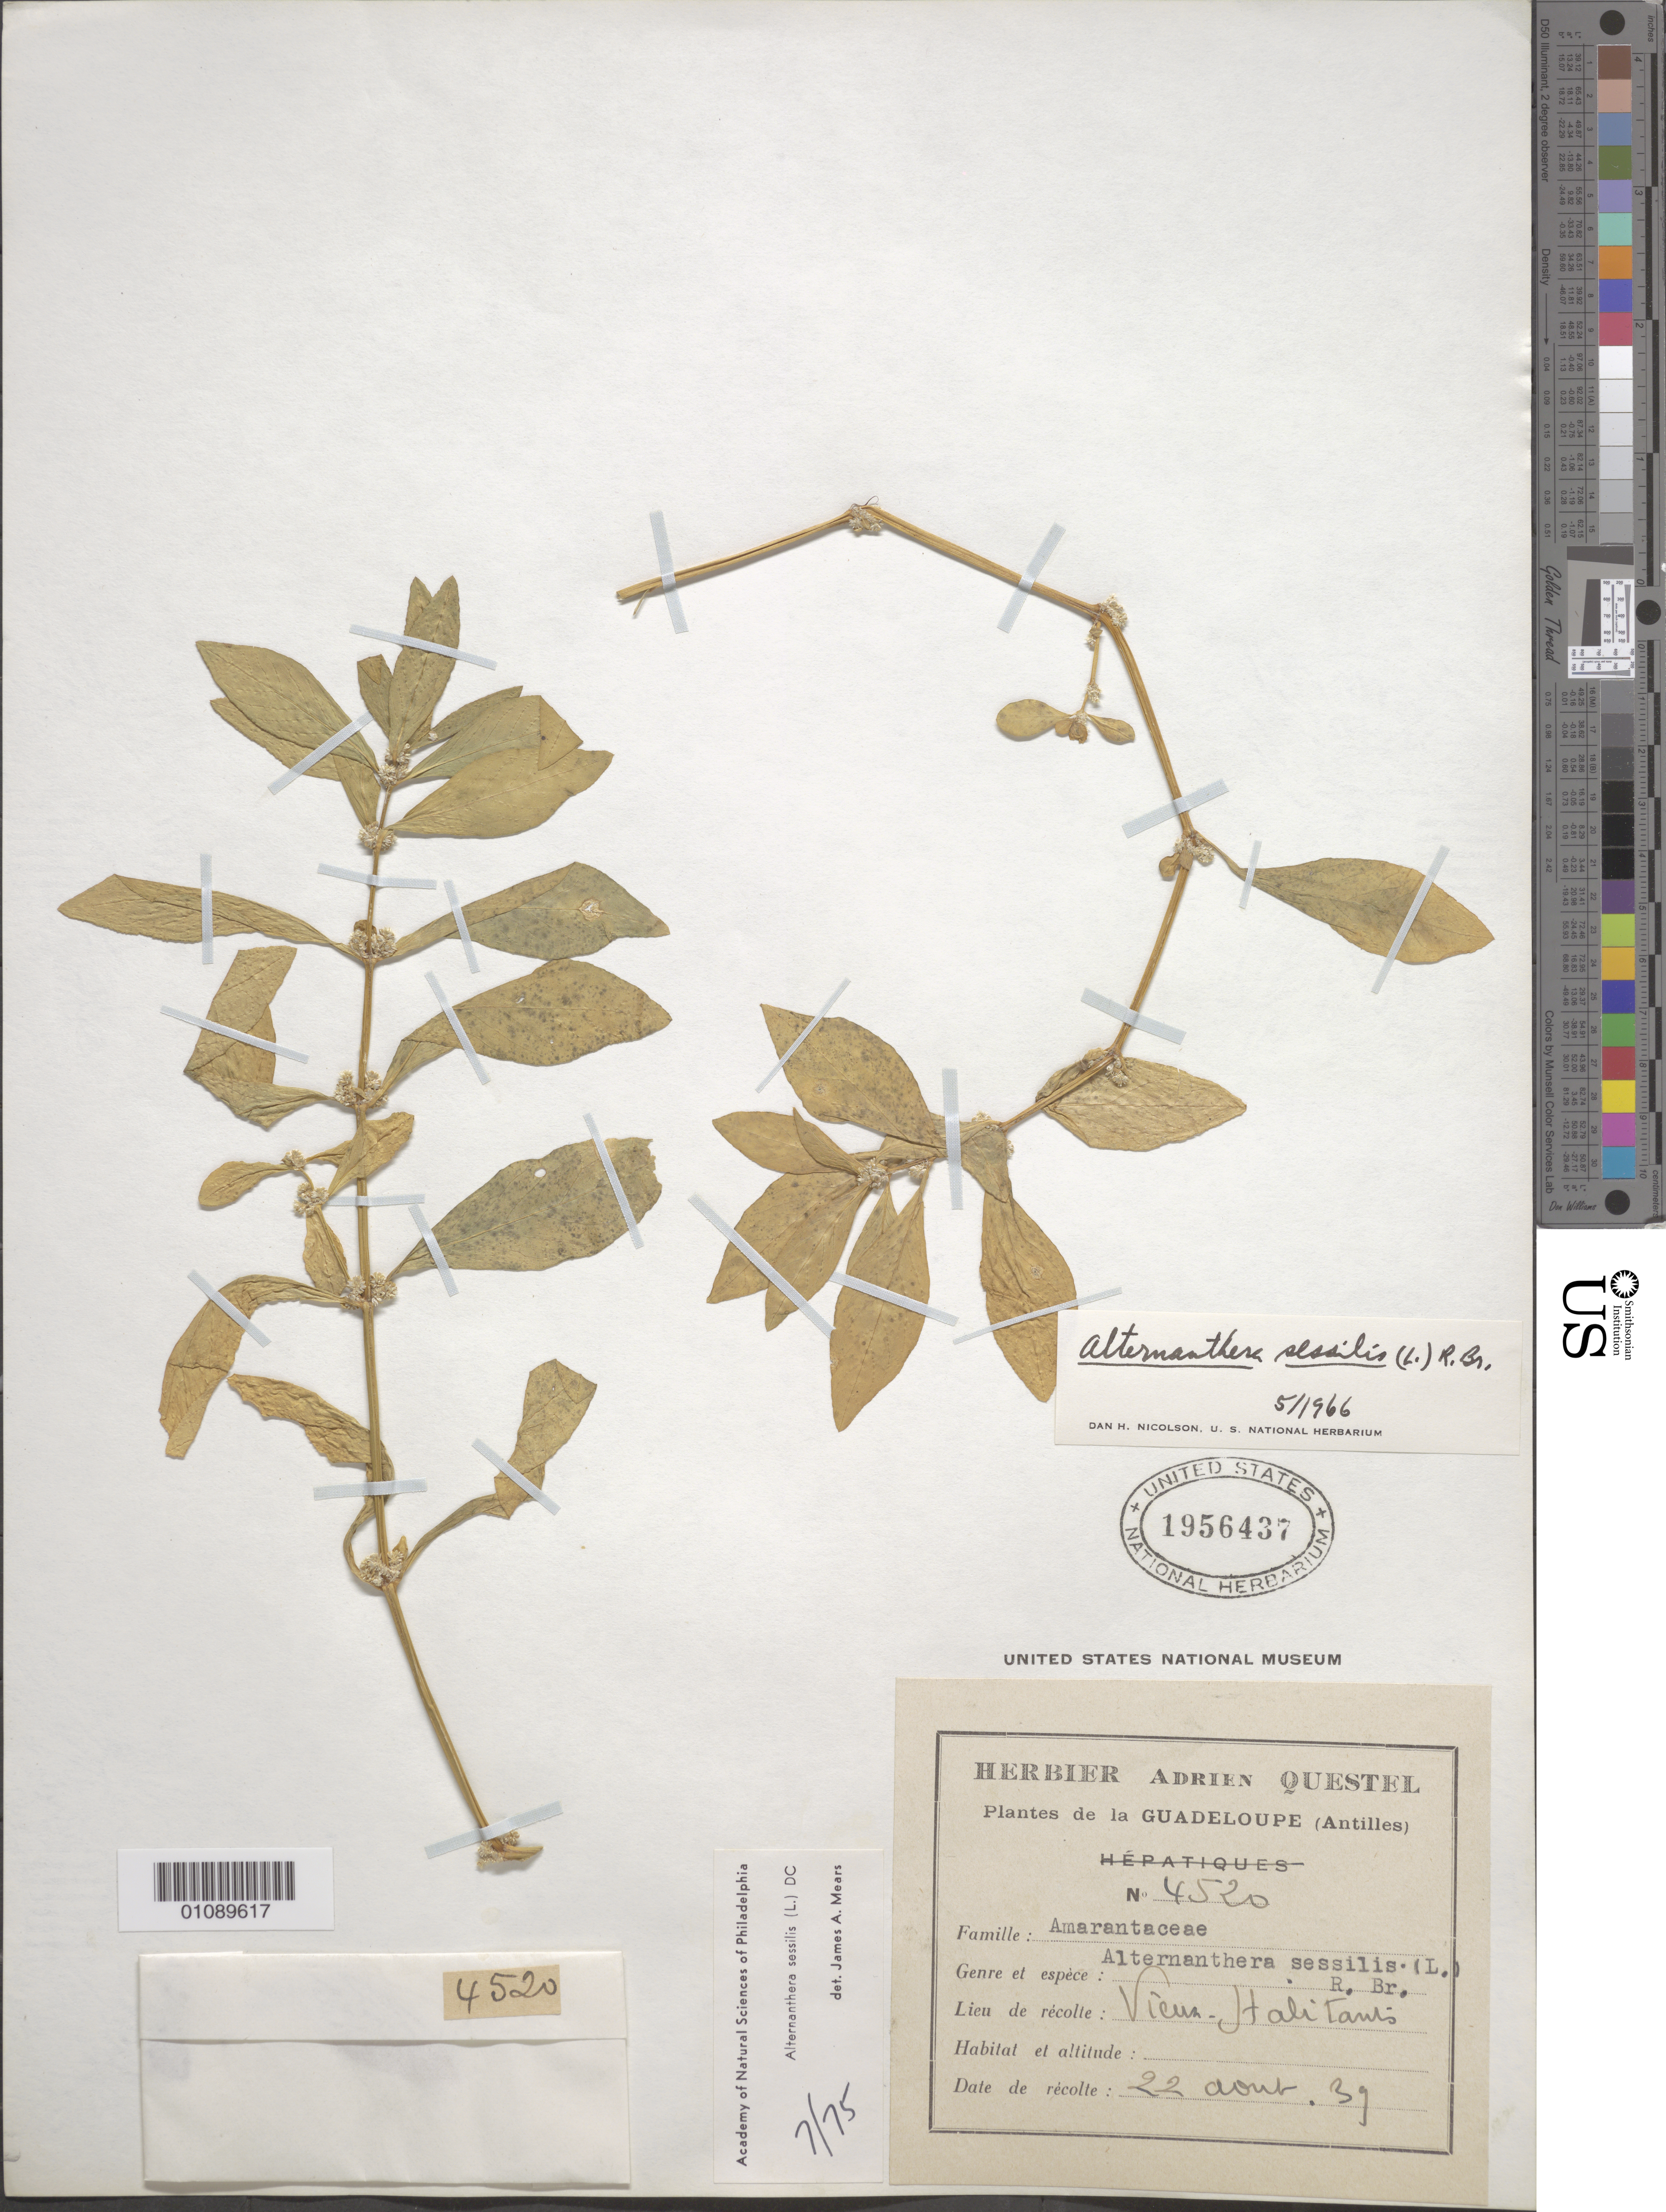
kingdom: Plantae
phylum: Tracheophyta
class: Magnoliopsida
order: Caryophyllales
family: Amaranthaceae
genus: Alternanthera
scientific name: Alternanthera sessilis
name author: (L.) DC.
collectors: A. Questel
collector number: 4520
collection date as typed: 22 Aug 1939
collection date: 1939-08-22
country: Guadeloupe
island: Basse Terre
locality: Vieux-Habitants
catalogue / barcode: US 1956437